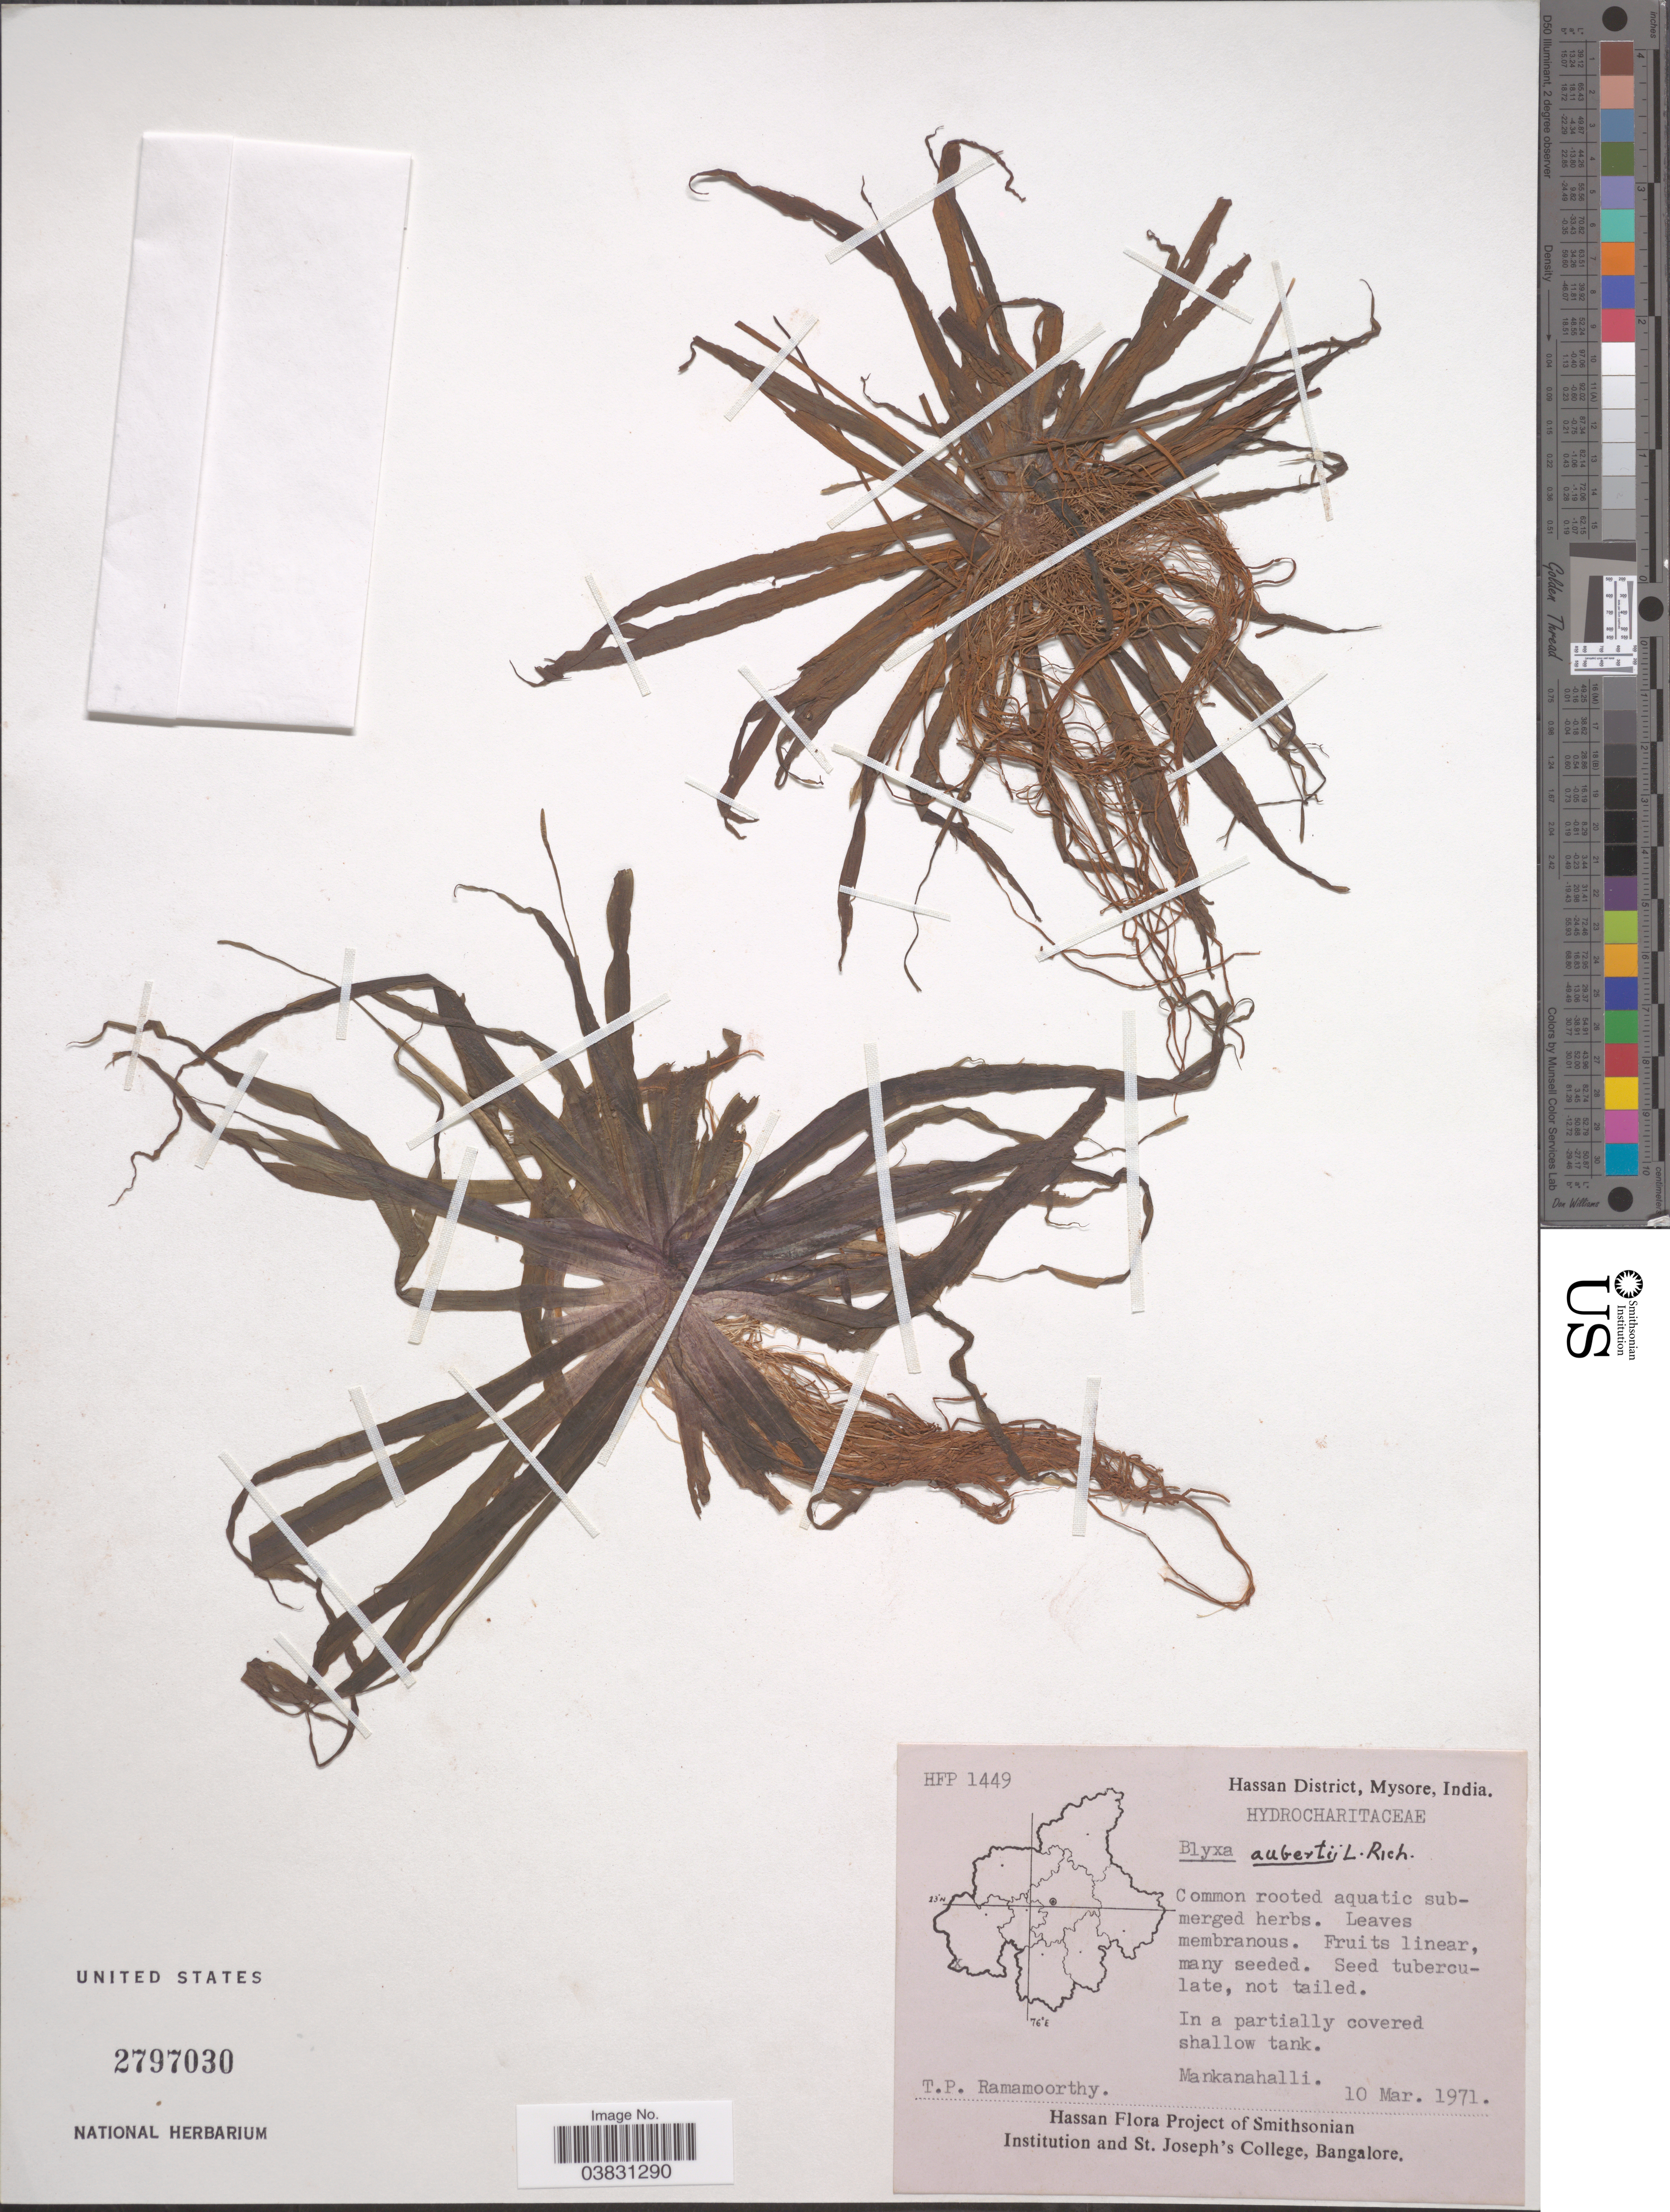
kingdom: Plantae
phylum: Tracheophyta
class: Liliopsida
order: Alismatales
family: Hydrocharitaceae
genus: Blyxa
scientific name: Blyxa aubertii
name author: Rich.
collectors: T. P. Ramamoorthy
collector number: HFP1449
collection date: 1971-03-10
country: India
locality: Hassan District, Mysore. Mankanahalli.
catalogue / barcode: US 2797030